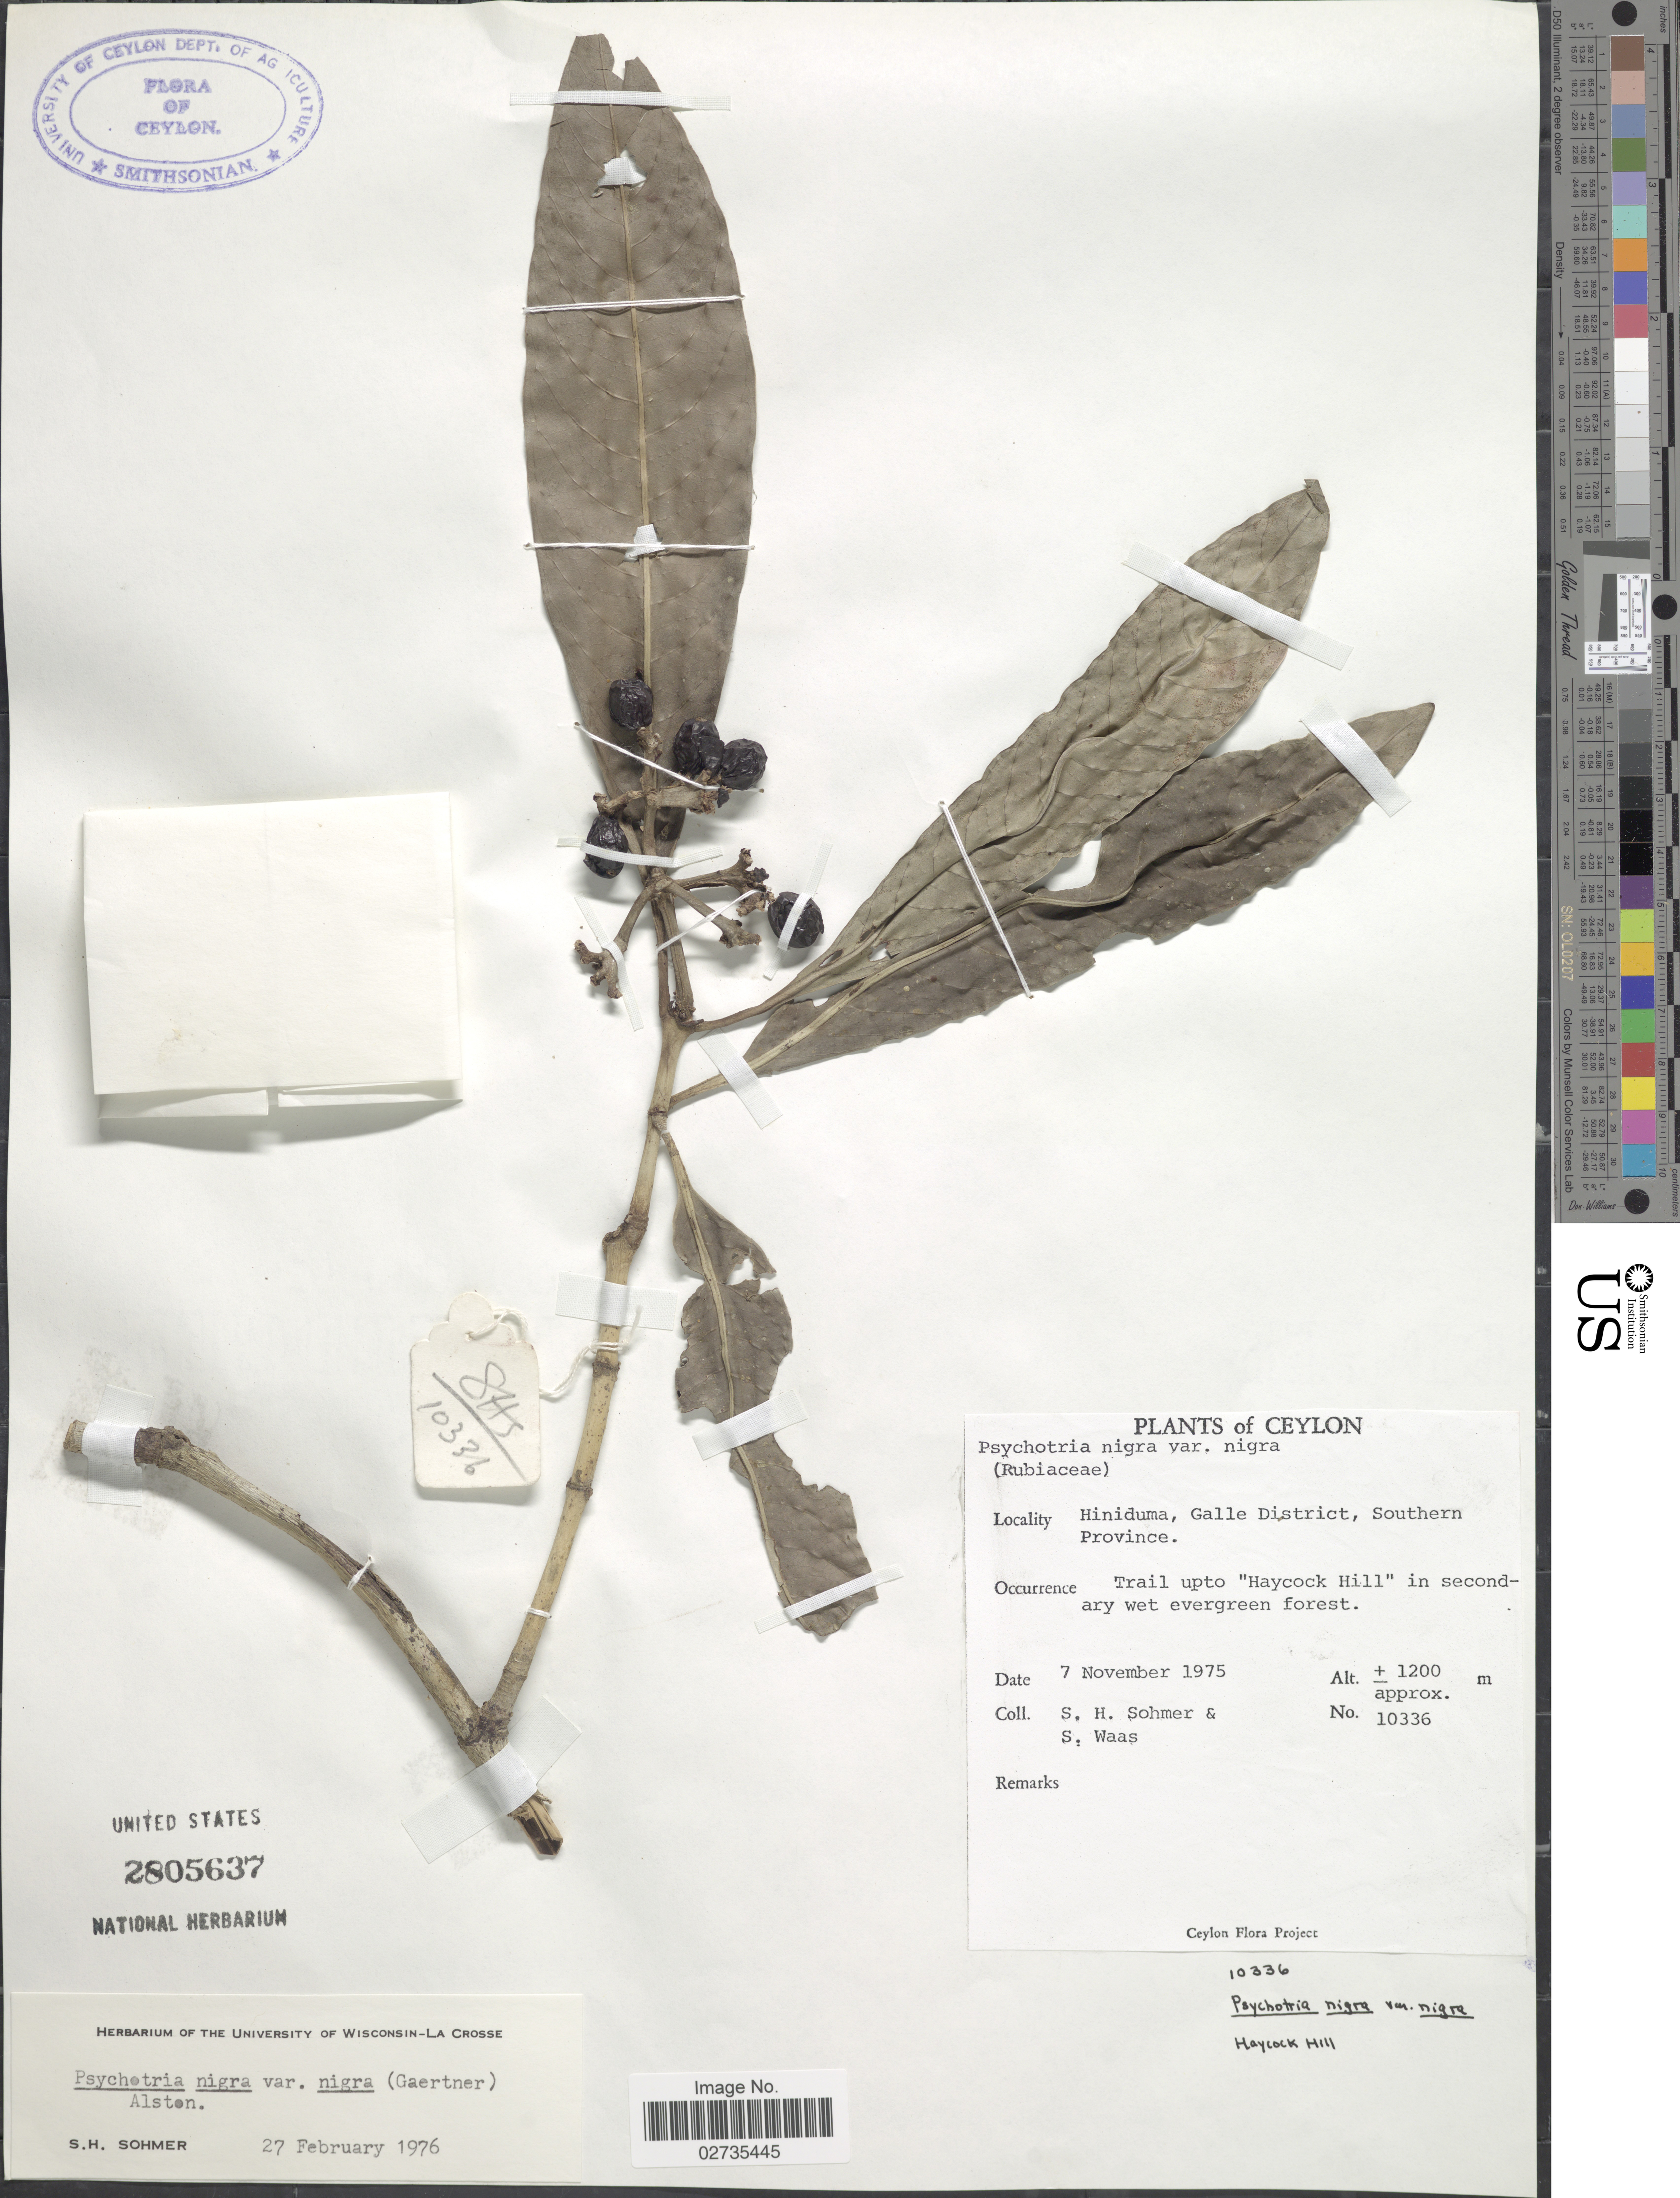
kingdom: Plantae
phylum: Tracheophyta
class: Magnoliopsida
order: Gentianales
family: Rubiaceae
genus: Psychotria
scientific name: Psychotria nigra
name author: (Gaertn.) Alston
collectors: S. H. Sohmer & S. Waas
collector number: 10336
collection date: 1975-11-07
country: Sri Lanka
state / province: Southern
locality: Ceylon. Hiniduma, Galle District. Trail upto "Haycock Hill"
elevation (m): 1200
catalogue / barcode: US 2805637